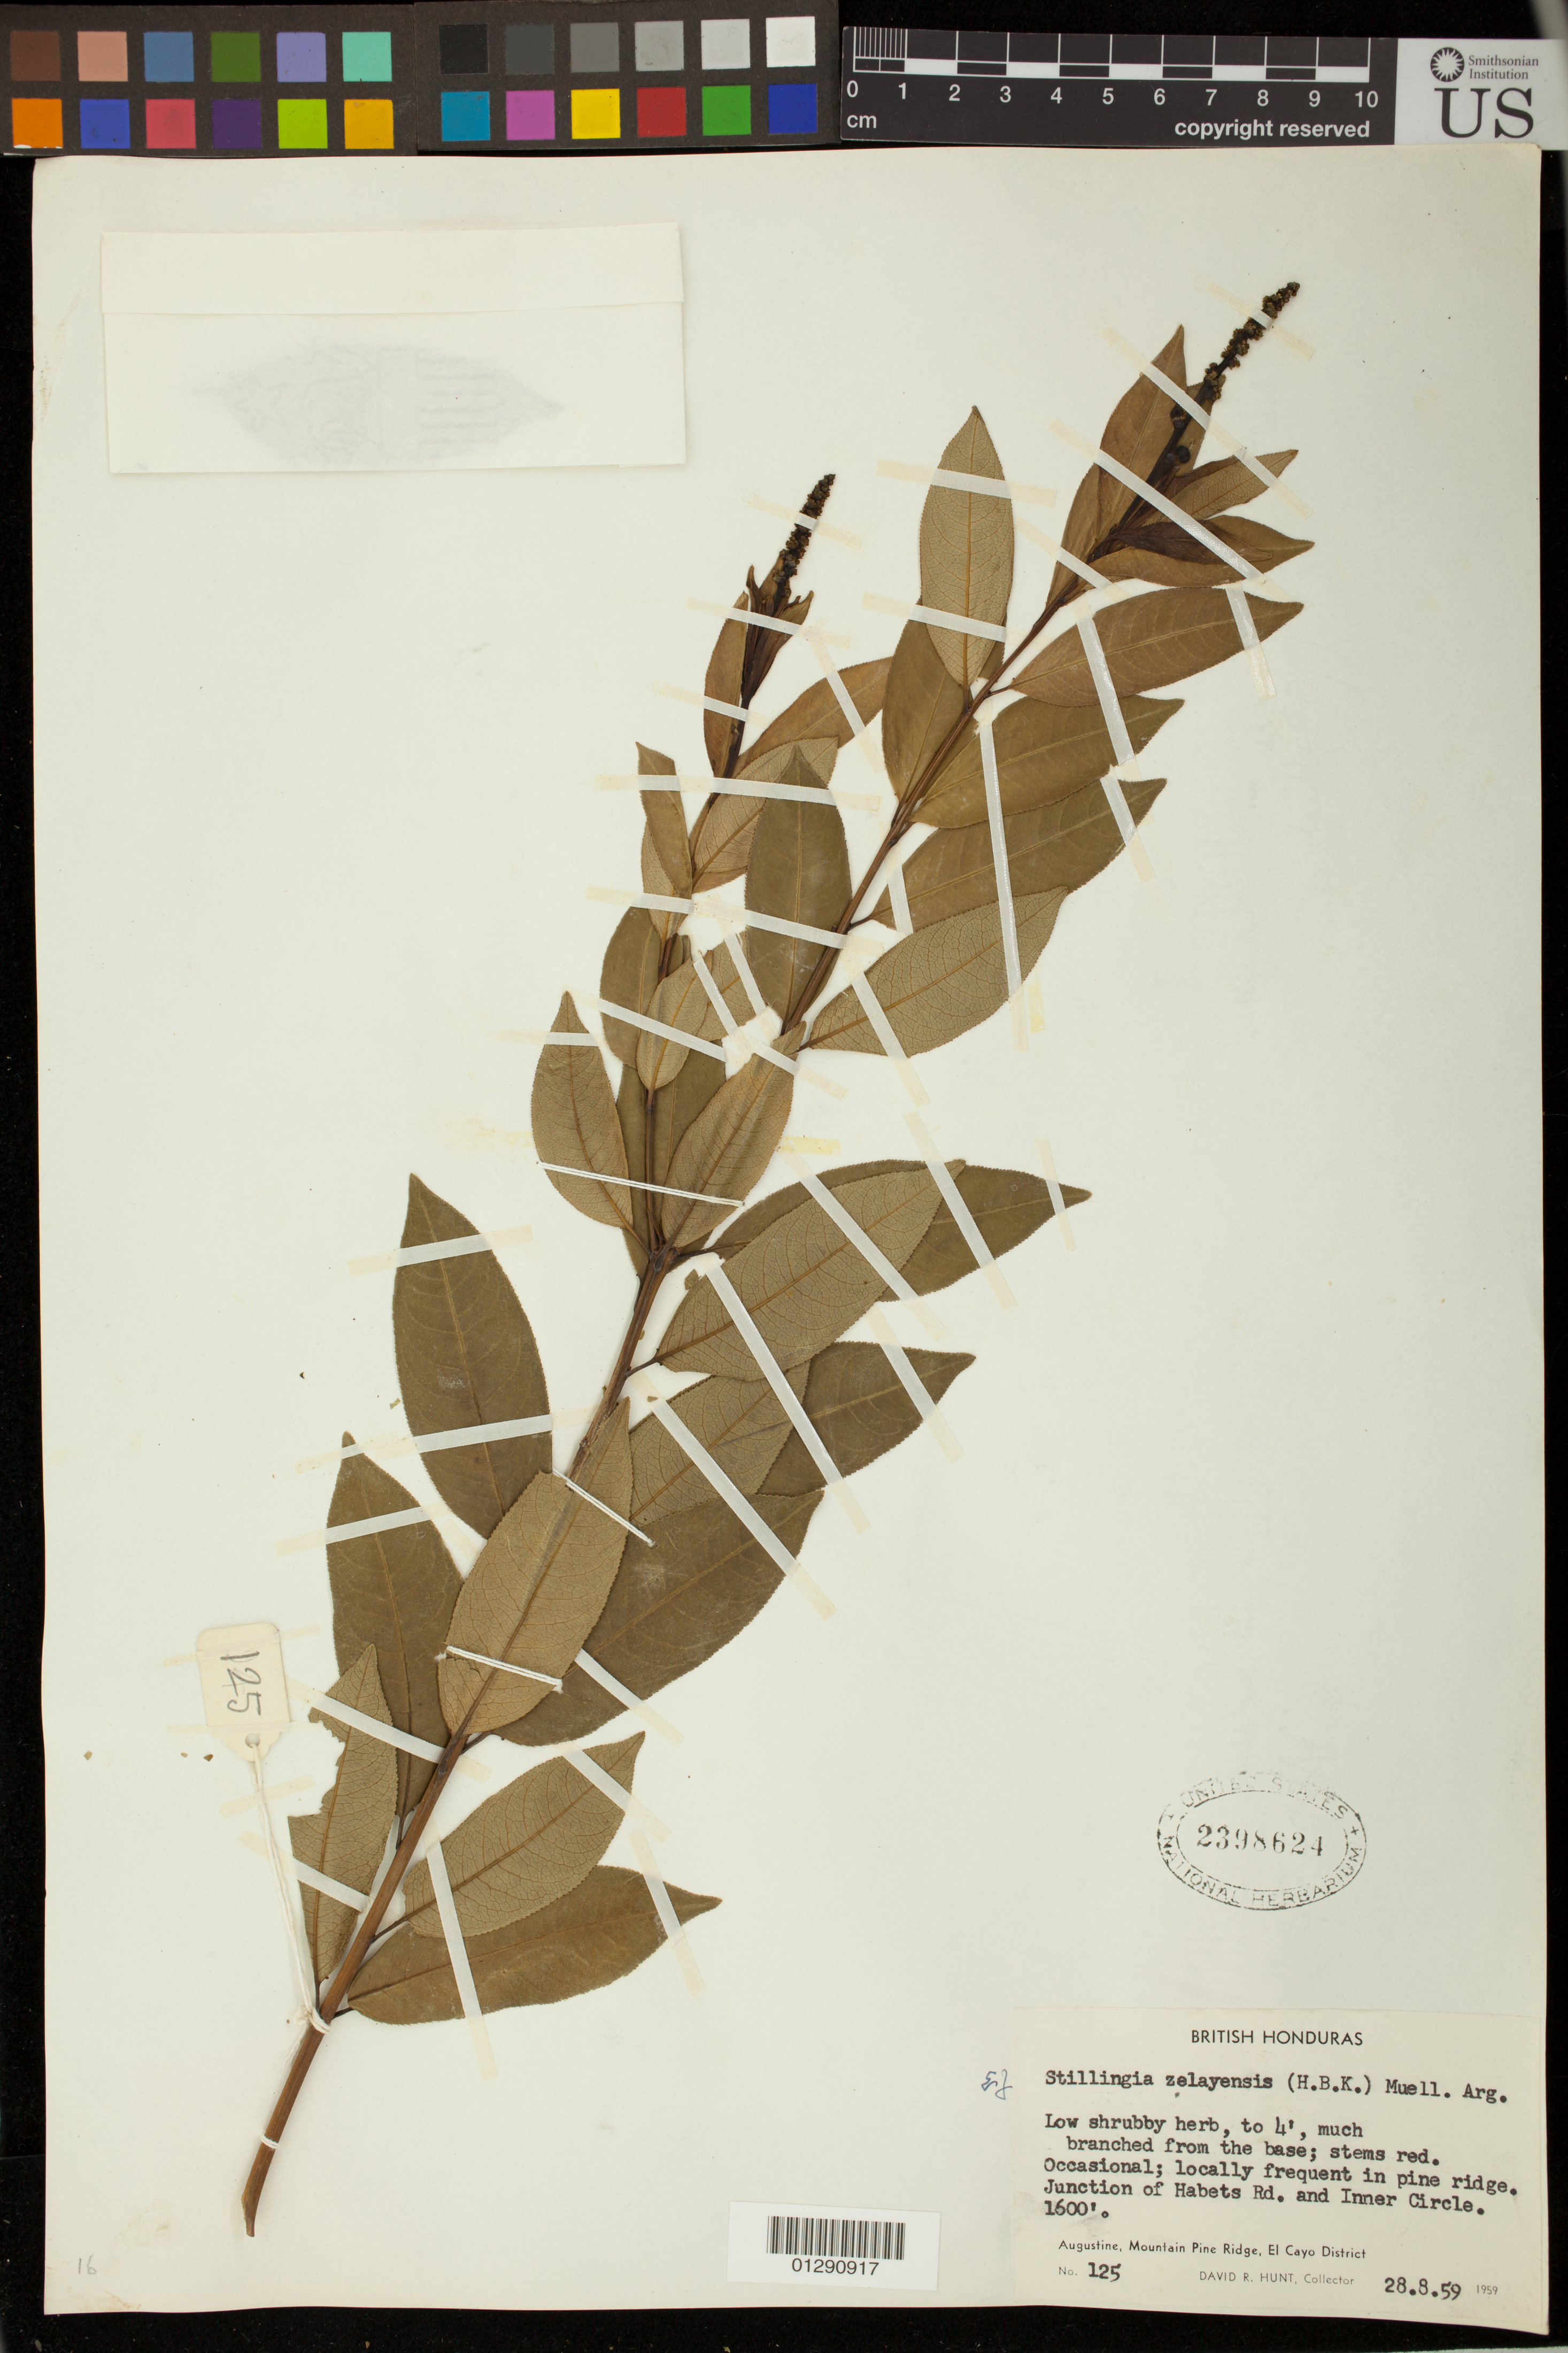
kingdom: Plantae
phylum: Tracheophyta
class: Magnoliopsida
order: Malpighiales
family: Euphorbiaceae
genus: Stillingia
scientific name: Stillingia zelayensis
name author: (Kunth) Müll. Arg.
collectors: D. R. Hunt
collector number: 125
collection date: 1959-08-28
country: Belize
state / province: Cayo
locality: Junction of Habets Rd. and Inner Circle.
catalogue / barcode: US 2398624